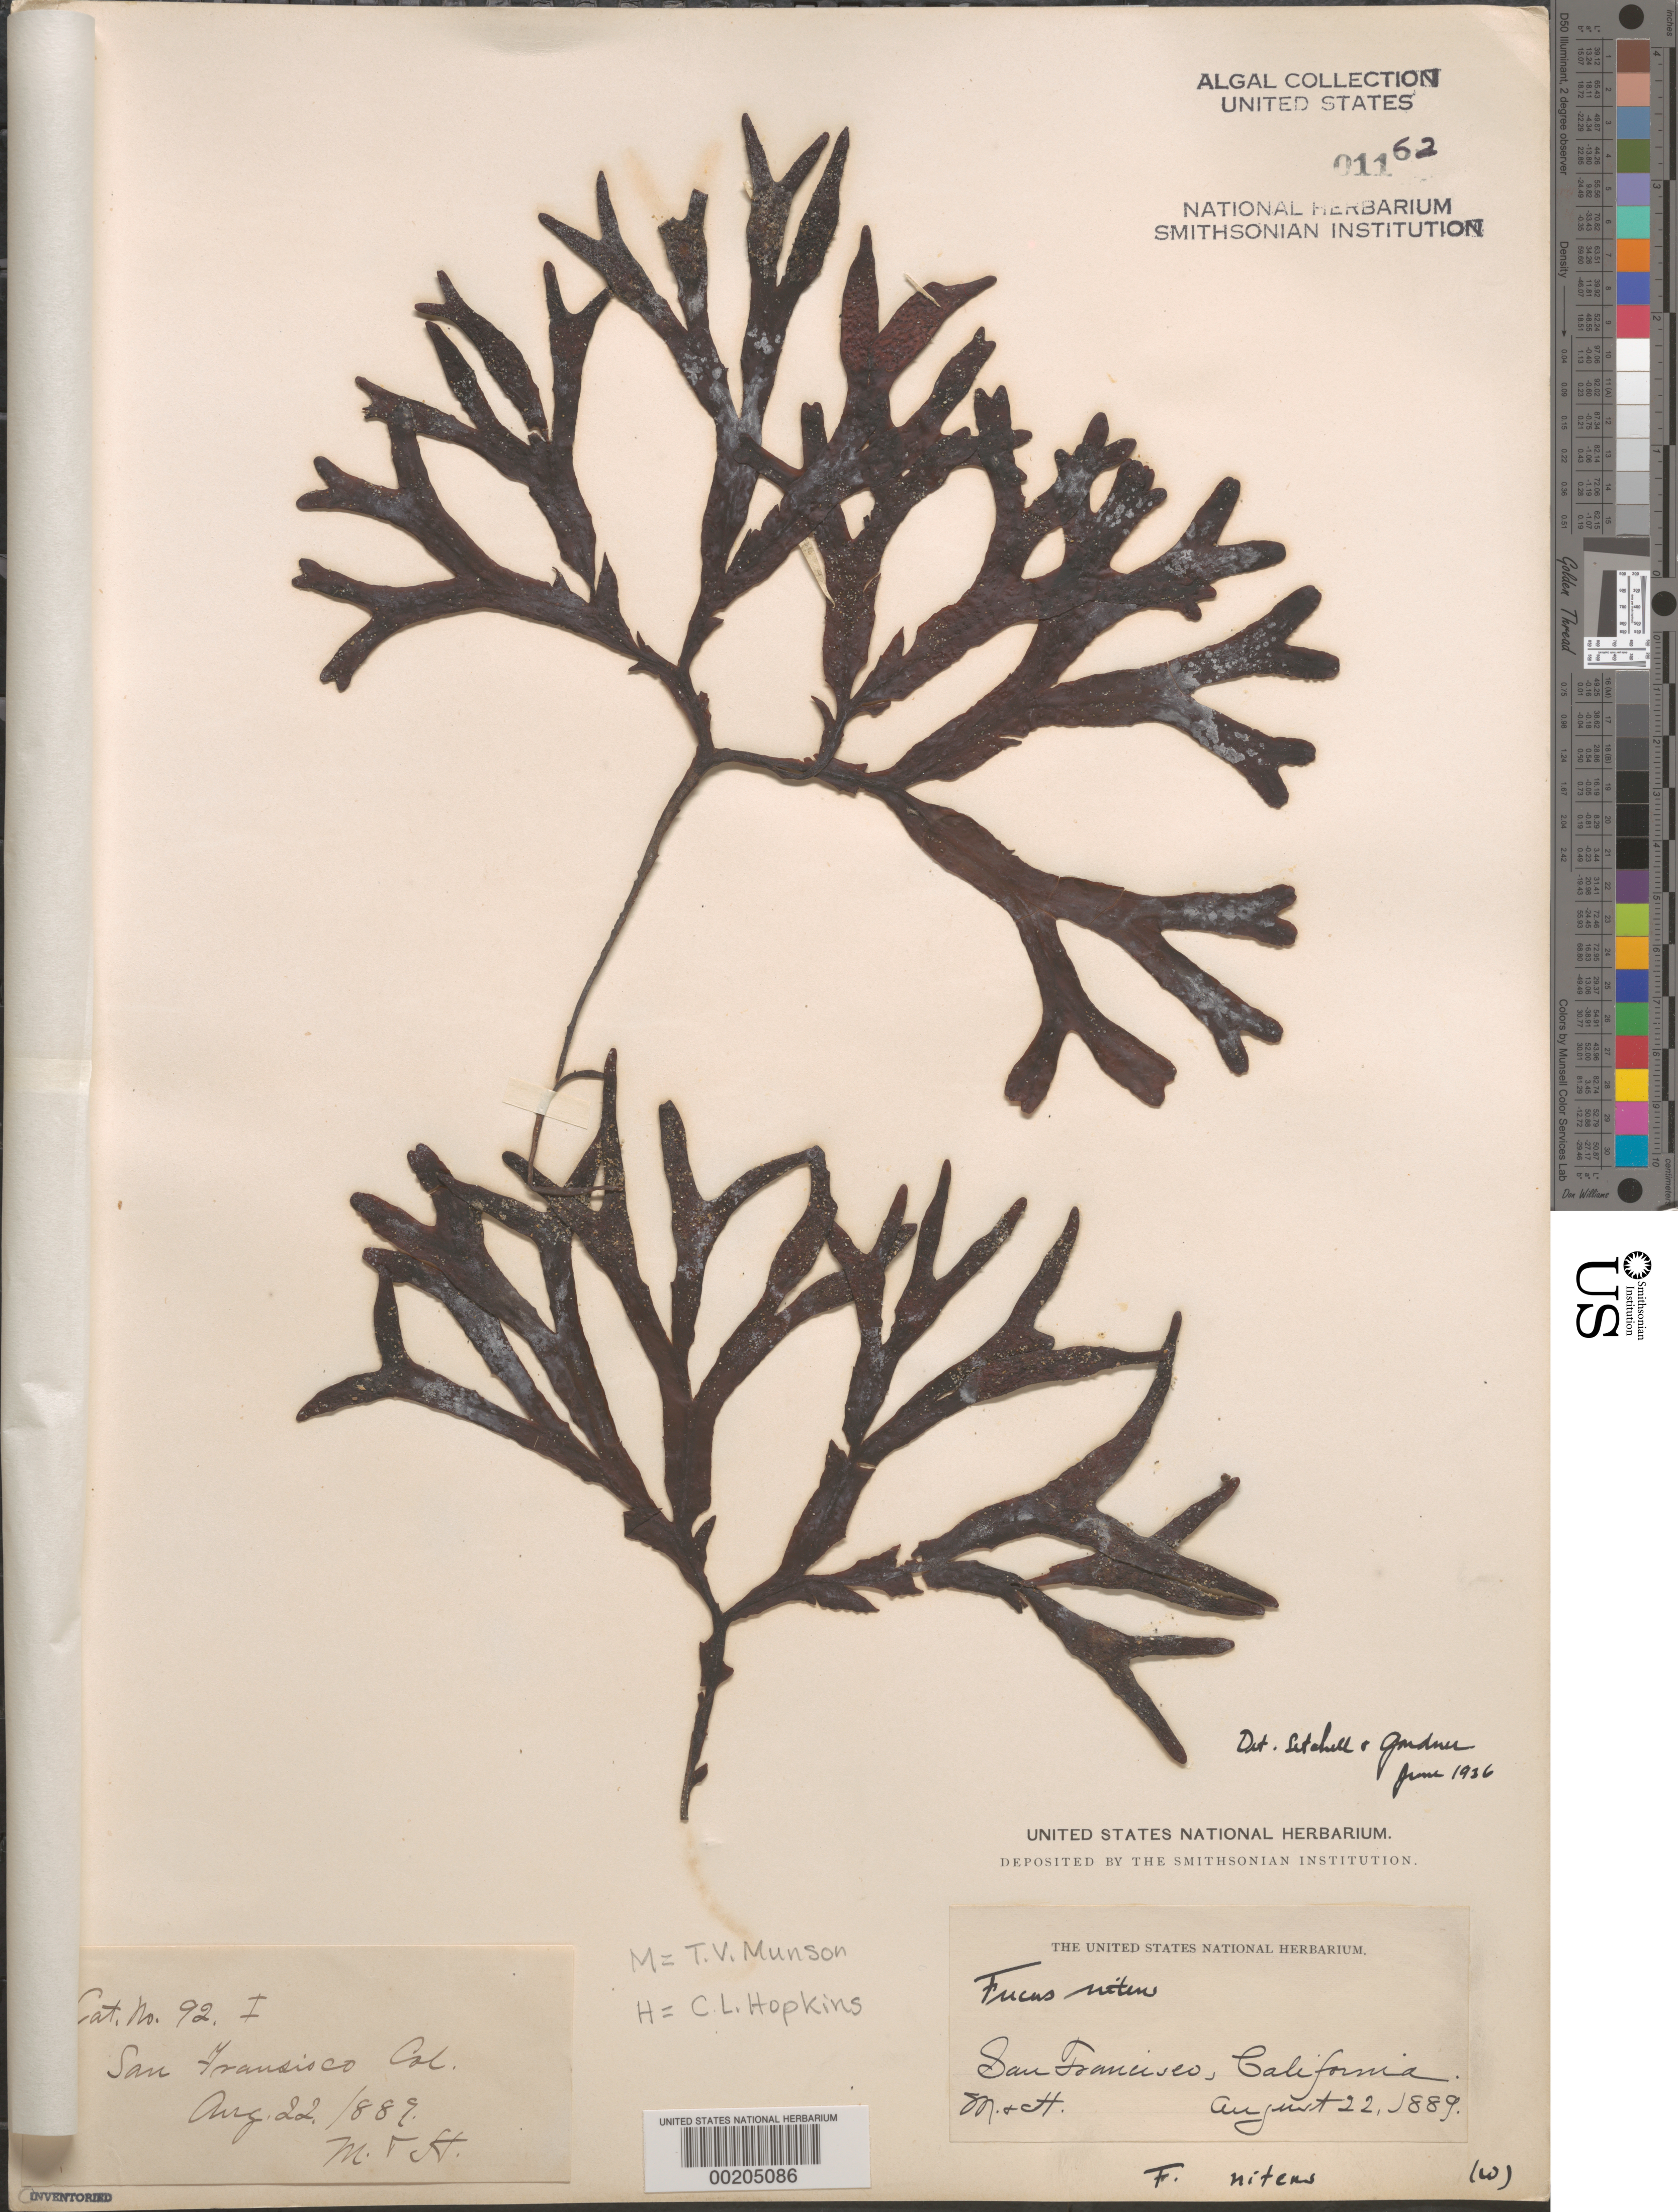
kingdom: Chromista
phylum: Ochrophyta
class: Phaeophyceae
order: Fucales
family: Fucaceae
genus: Fucus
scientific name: Fucus distichus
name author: L.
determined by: Algae name updating Project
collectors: T. V. Munson & C. Hopkins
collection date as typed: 22 Aug 1889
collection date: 1889-08-22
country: United States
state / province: California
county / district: San Francisco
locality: San Francisco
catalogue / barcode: US 1162